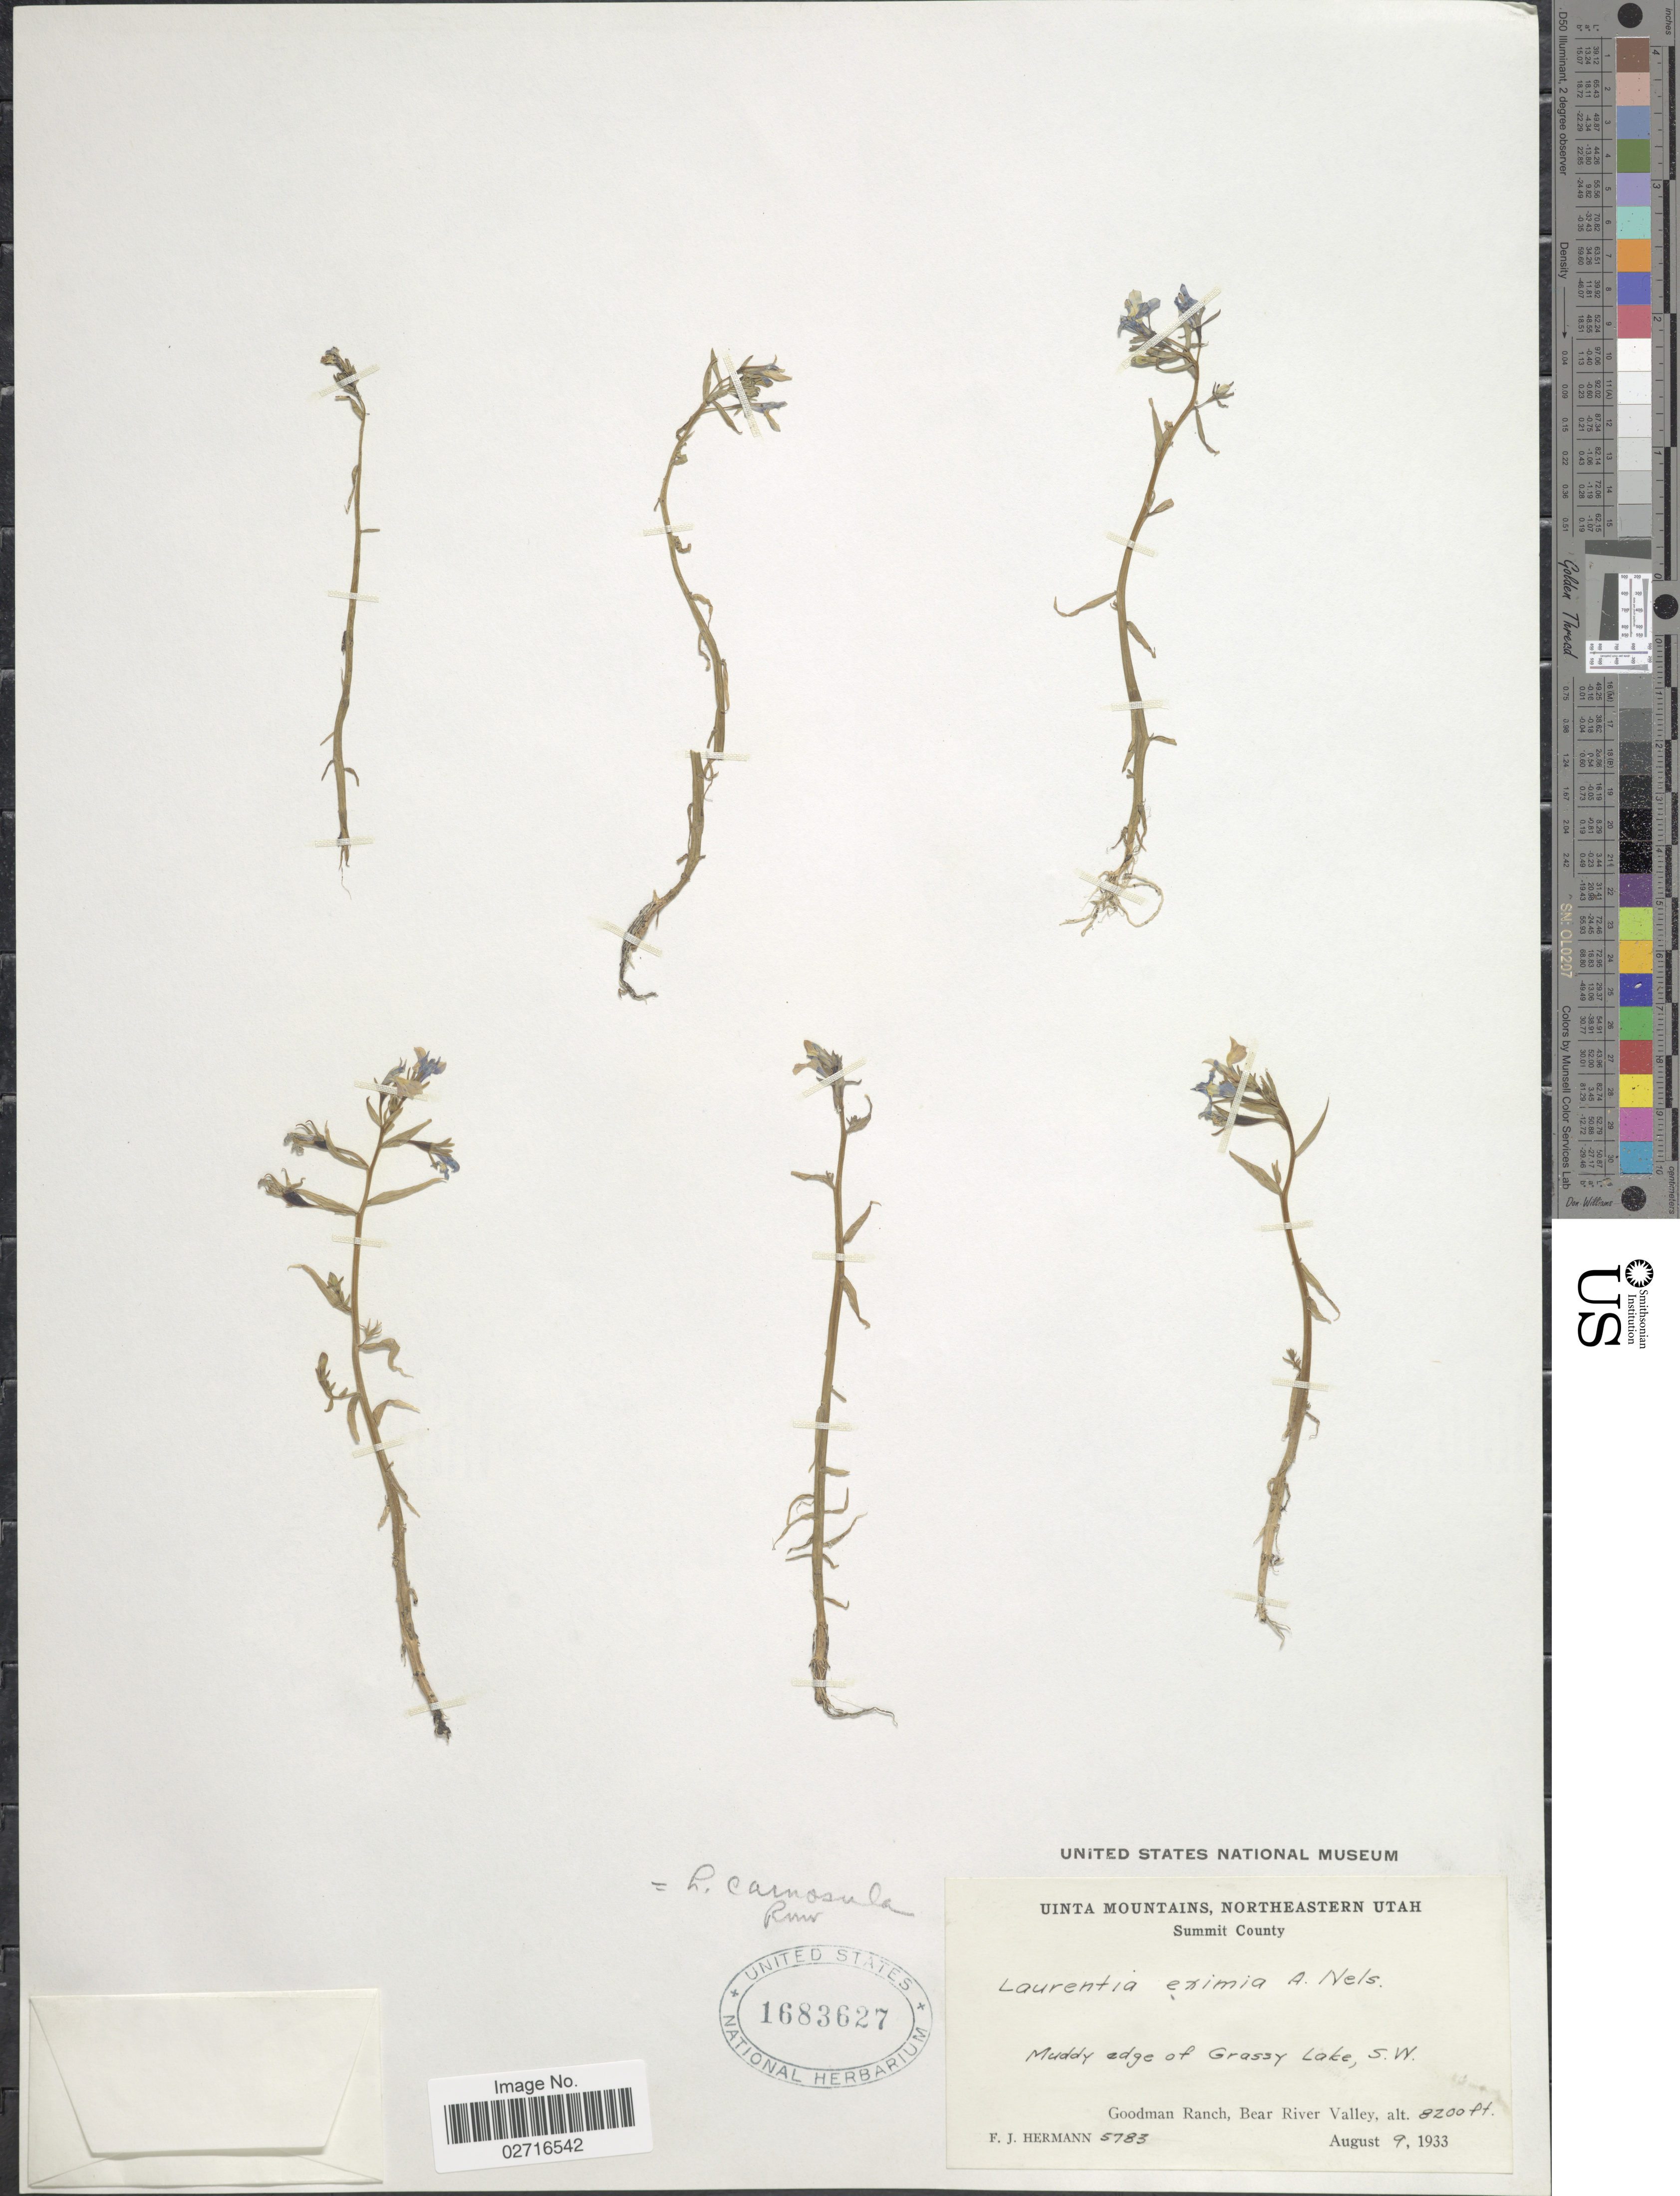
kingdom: Plantae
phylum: Tracheophyta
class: Magnoliopsida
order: Asterales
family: Campanulaceae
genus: Laurentia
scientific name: Laurentia carnosula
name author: (Hook. & Arn.) Benth. ex A. Gray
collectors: F. J. Hermann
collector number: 5783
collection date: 1933-08-09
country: United States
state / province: Utah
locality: Uinta Mountains, northeastern Utah, Summit County, muddy edge of Grassy Lake, S.W., Goodman Ranch, Bear River Valley.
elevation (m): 2499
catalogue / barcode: US 1683627